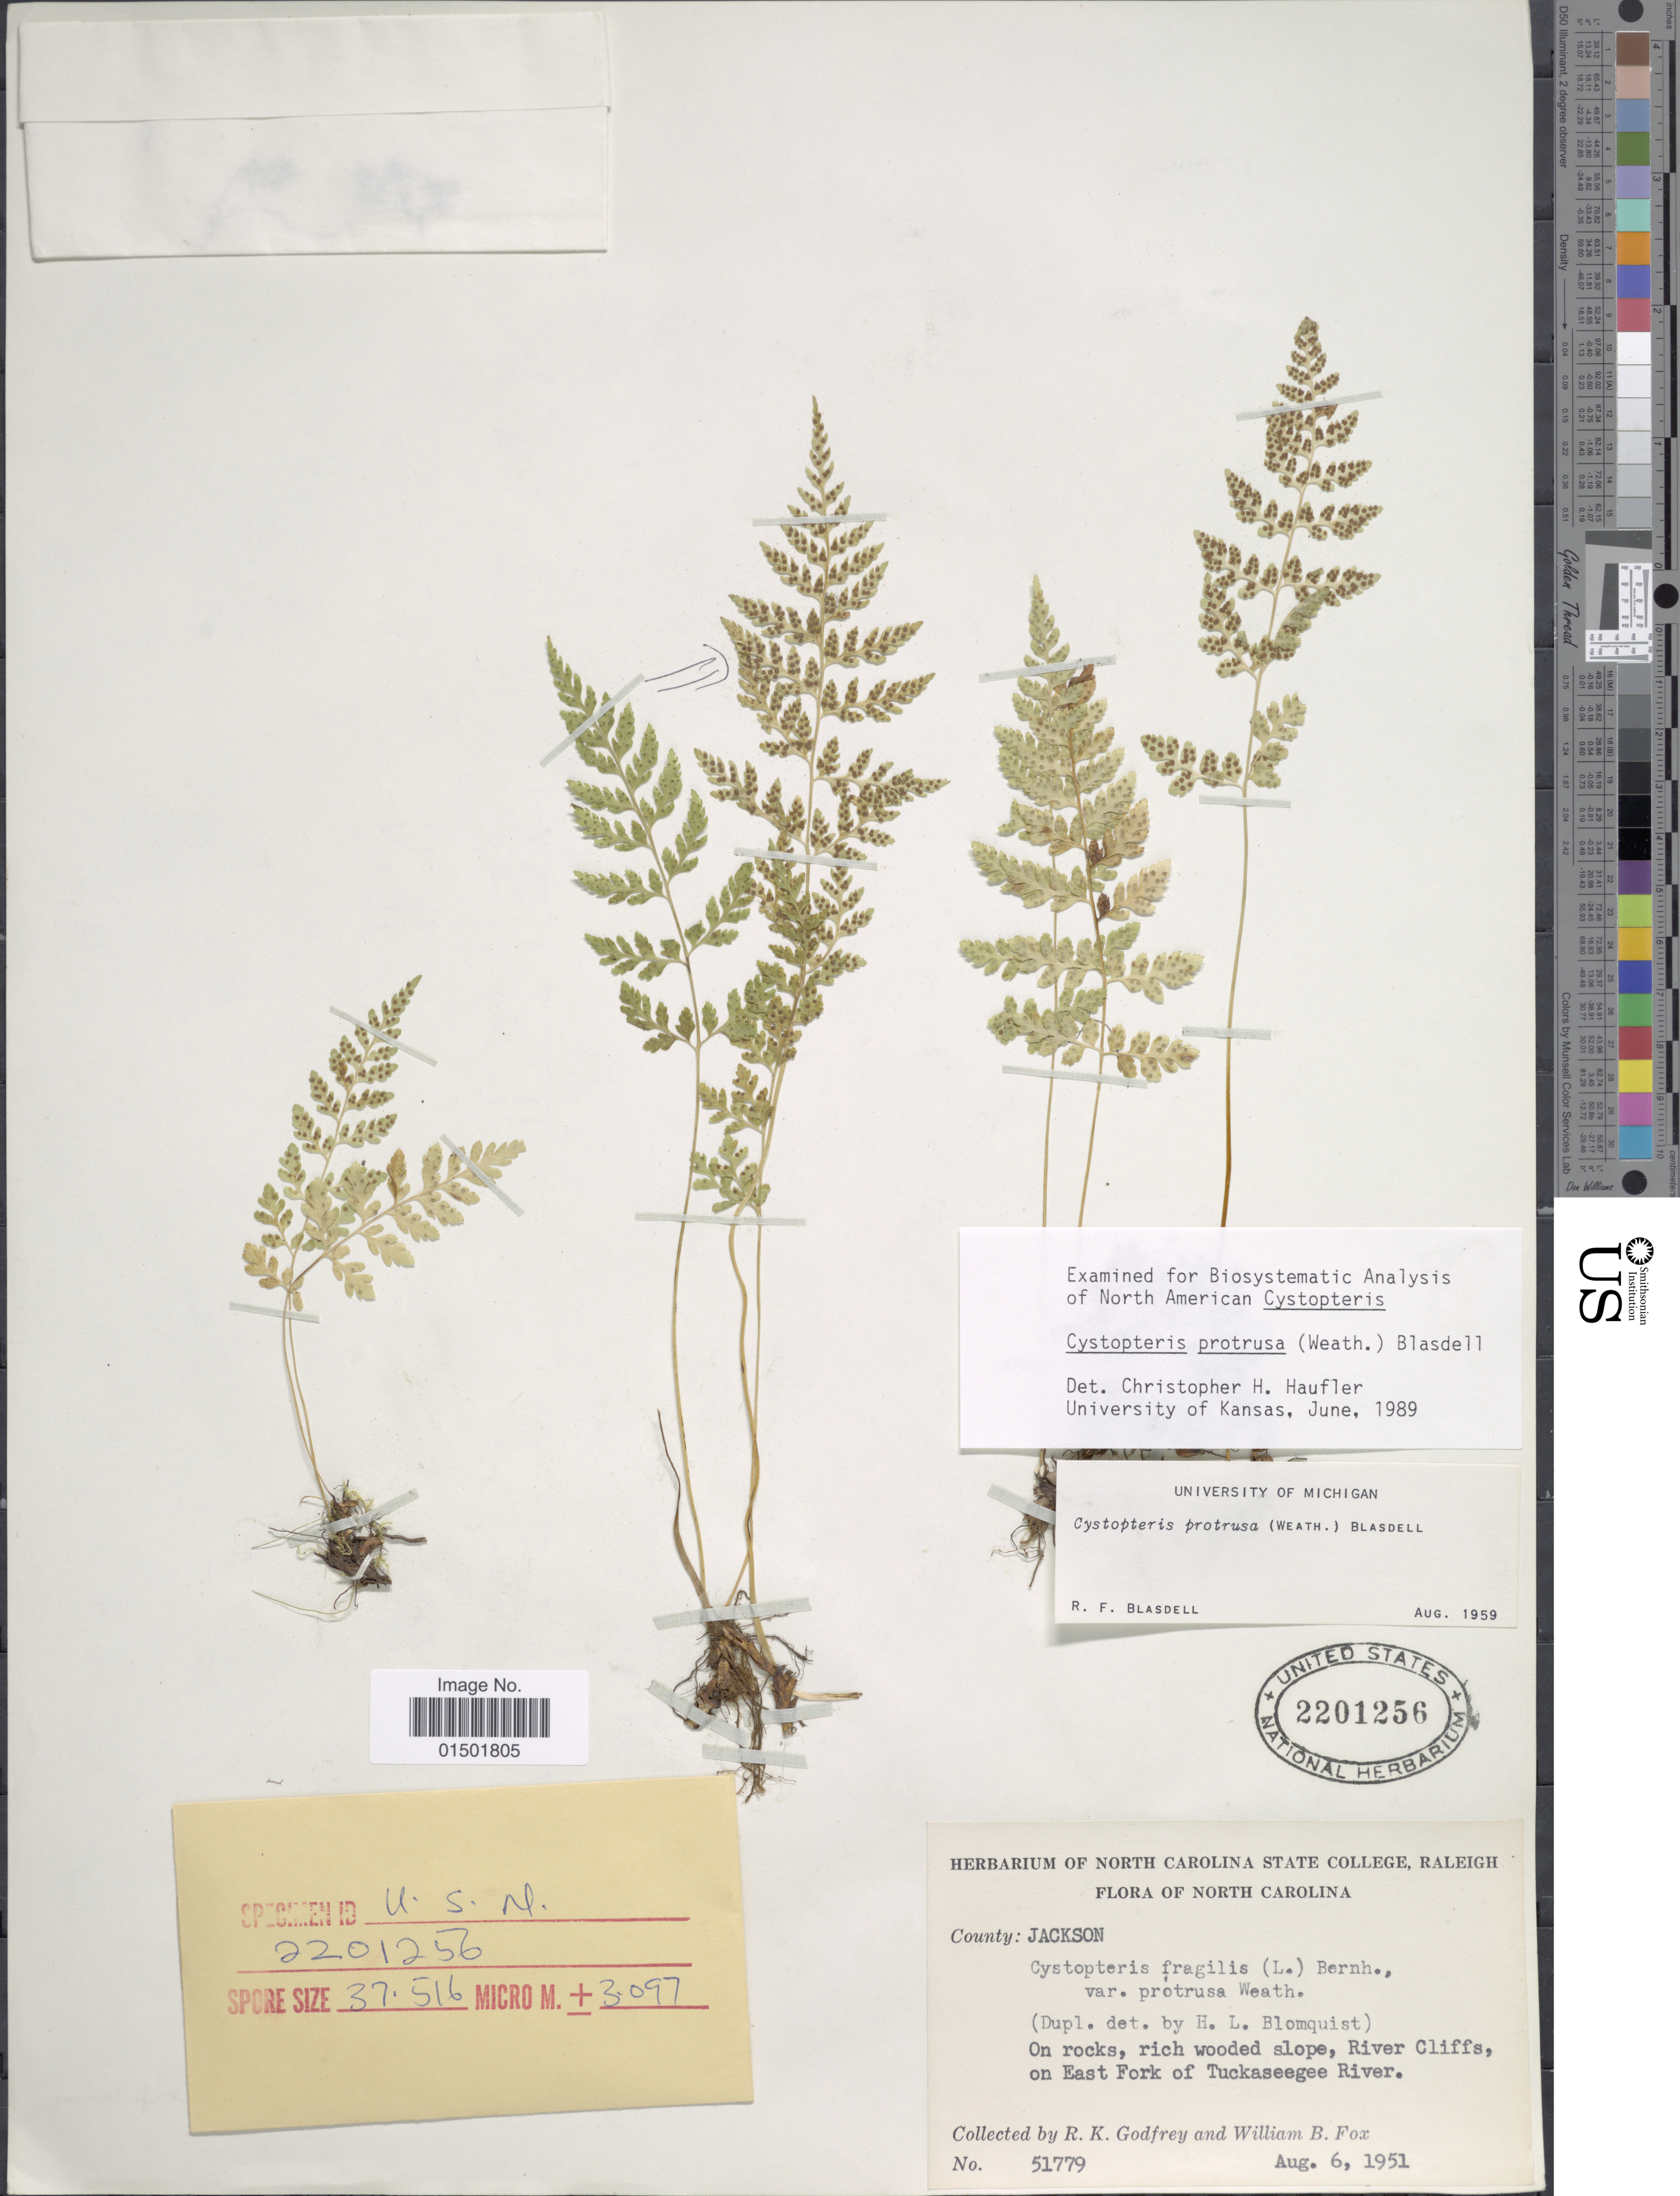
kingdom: Plantae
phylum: Tracheophyta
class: Polypodiopsida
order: Polypodiales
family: Cystopteridaceae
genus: Cystopteris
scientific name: Cystopteris protrusa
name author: (Weath.) Blasdell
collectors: R. K. Godfrey & W. B. Fox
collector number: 51779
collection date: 1951-08-06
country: United States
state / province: North Carolina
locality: County: Jackson. On rocks, rich wooded slope, River Cliffs on East fork of Tuckaseegee River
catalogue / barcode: US 2201256